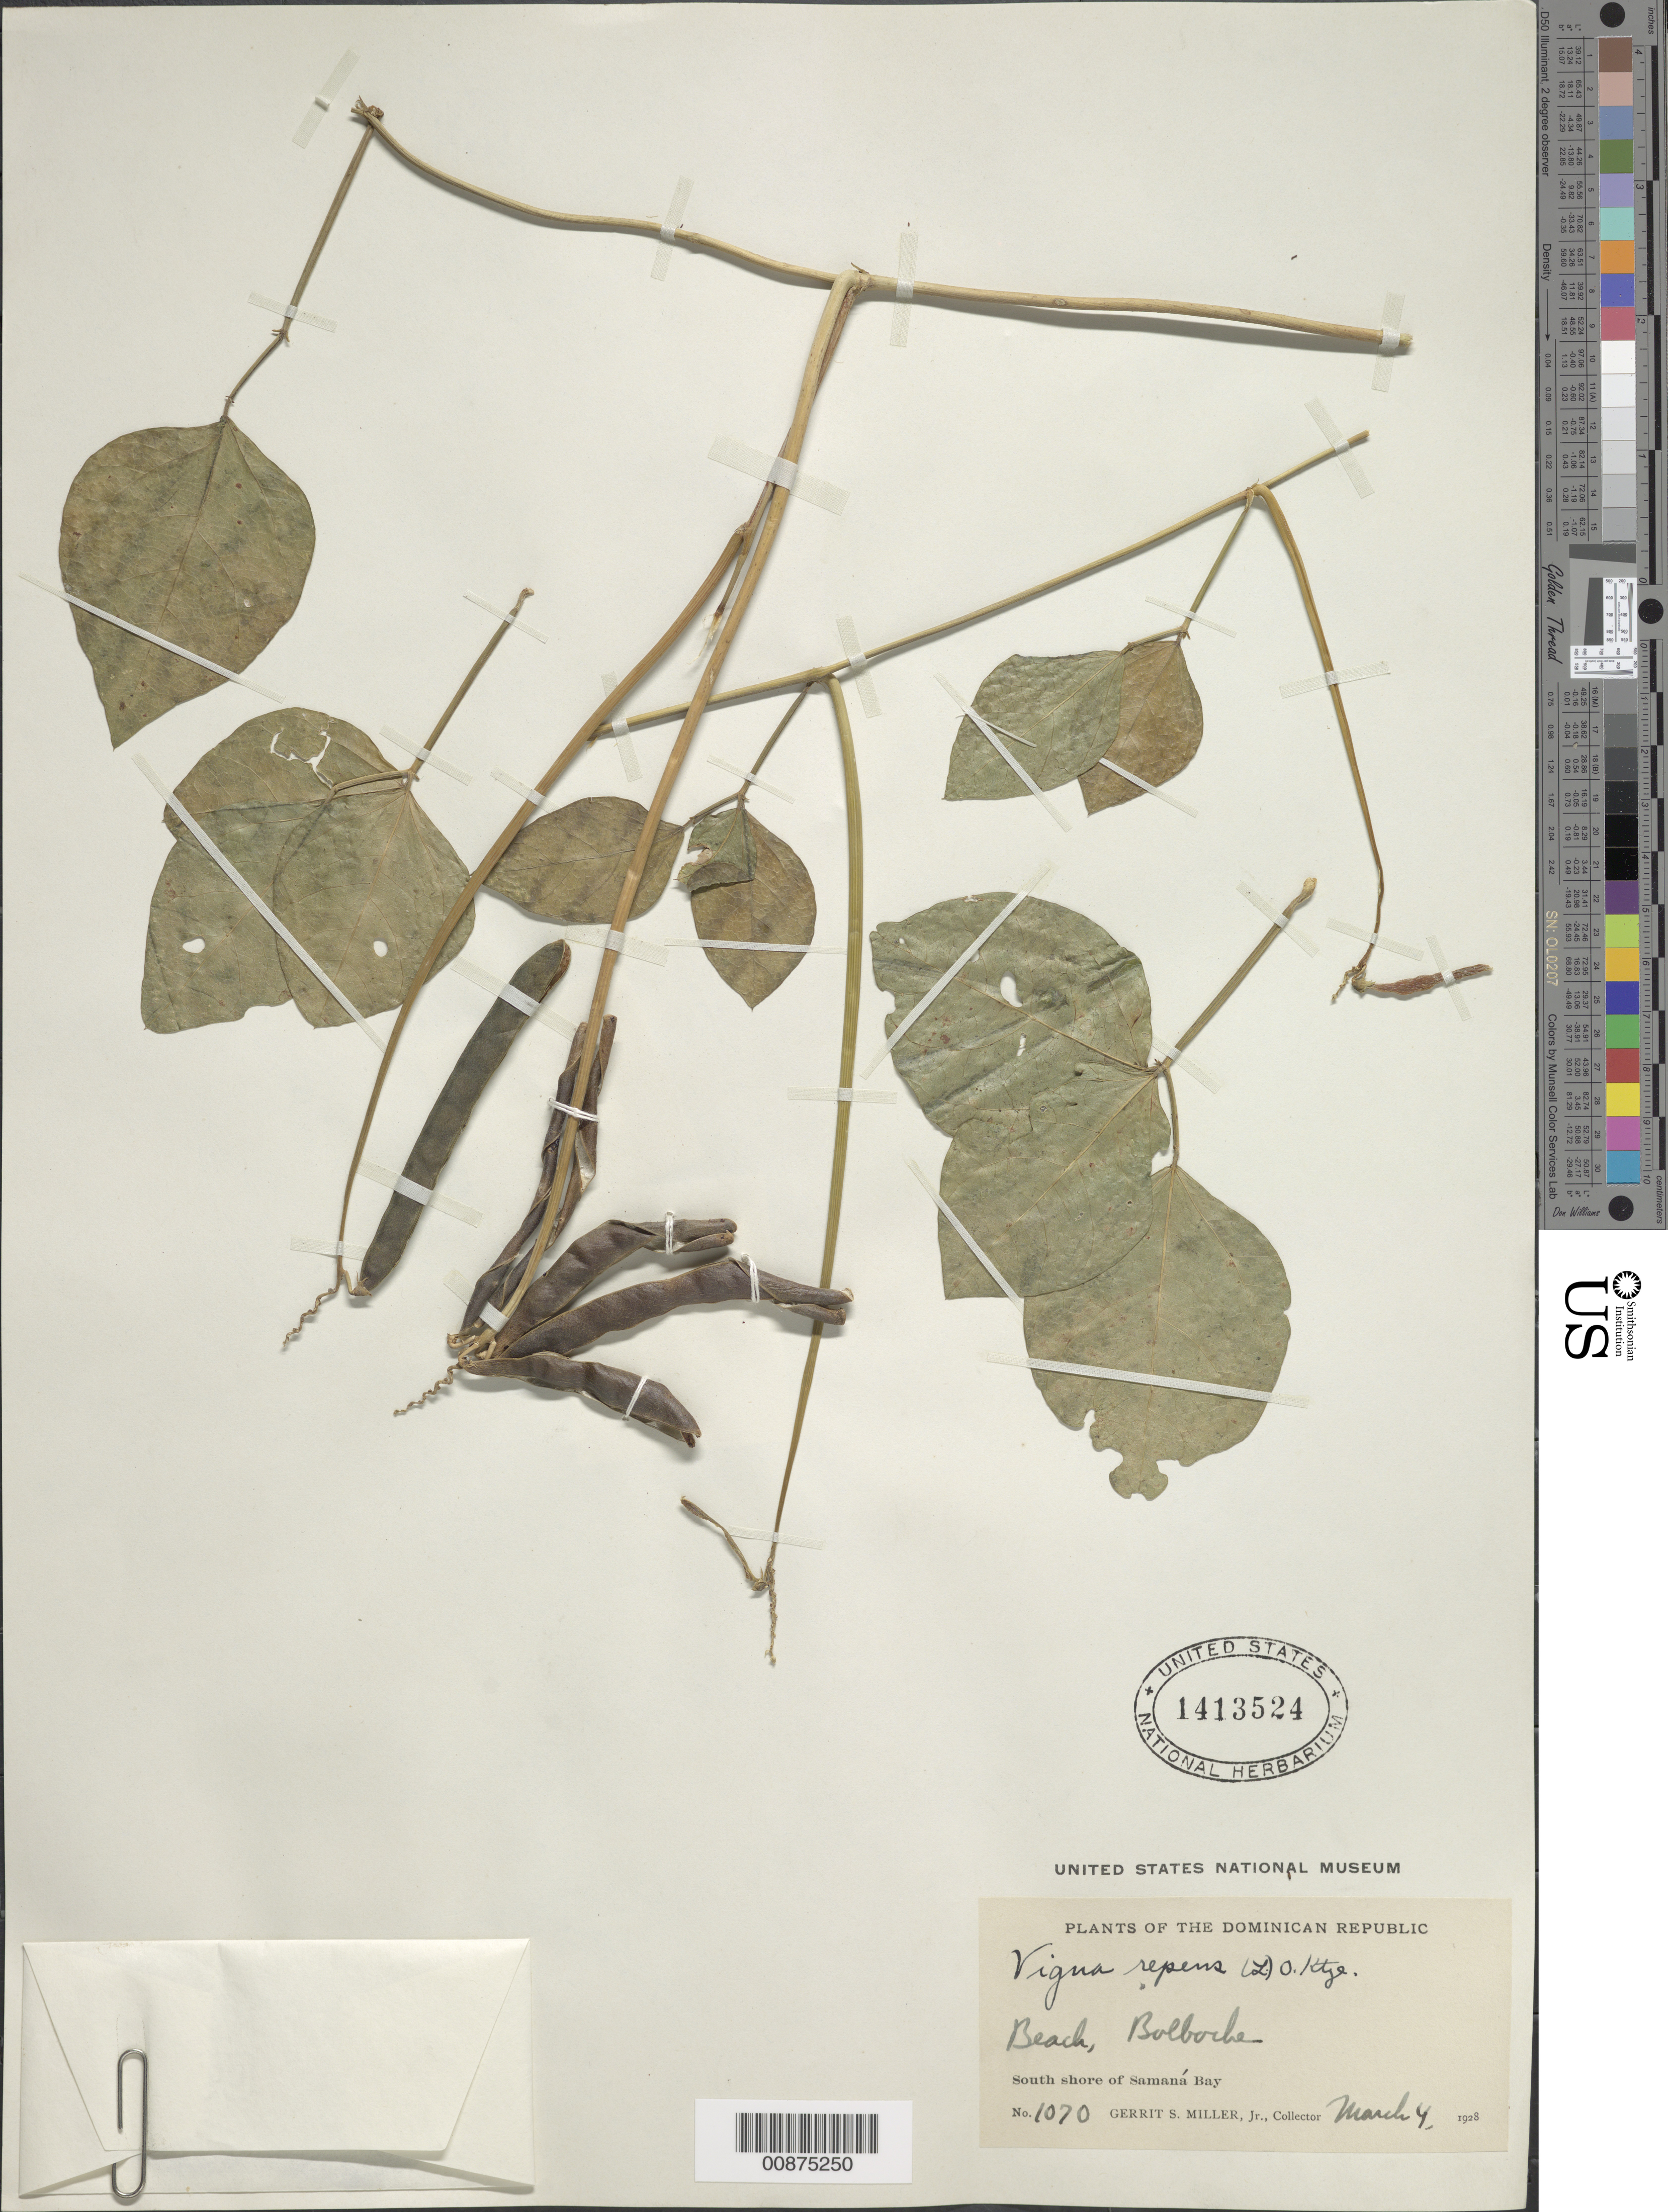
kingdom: Plantae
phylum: Tracheophyta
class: Magnoliopsida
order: Fabales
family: Fabaceae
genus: Vigna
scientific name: Vigna luteola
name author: (Jacq.) Benth.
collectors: G. S. Miller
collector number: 1070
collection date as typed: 04 Mar 1928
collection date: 1928-03-04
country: Dominican Republic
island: Hispaniola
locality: Bolboche. South shore of Samaná Bay.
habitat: Beach.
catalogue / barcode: US 1413524